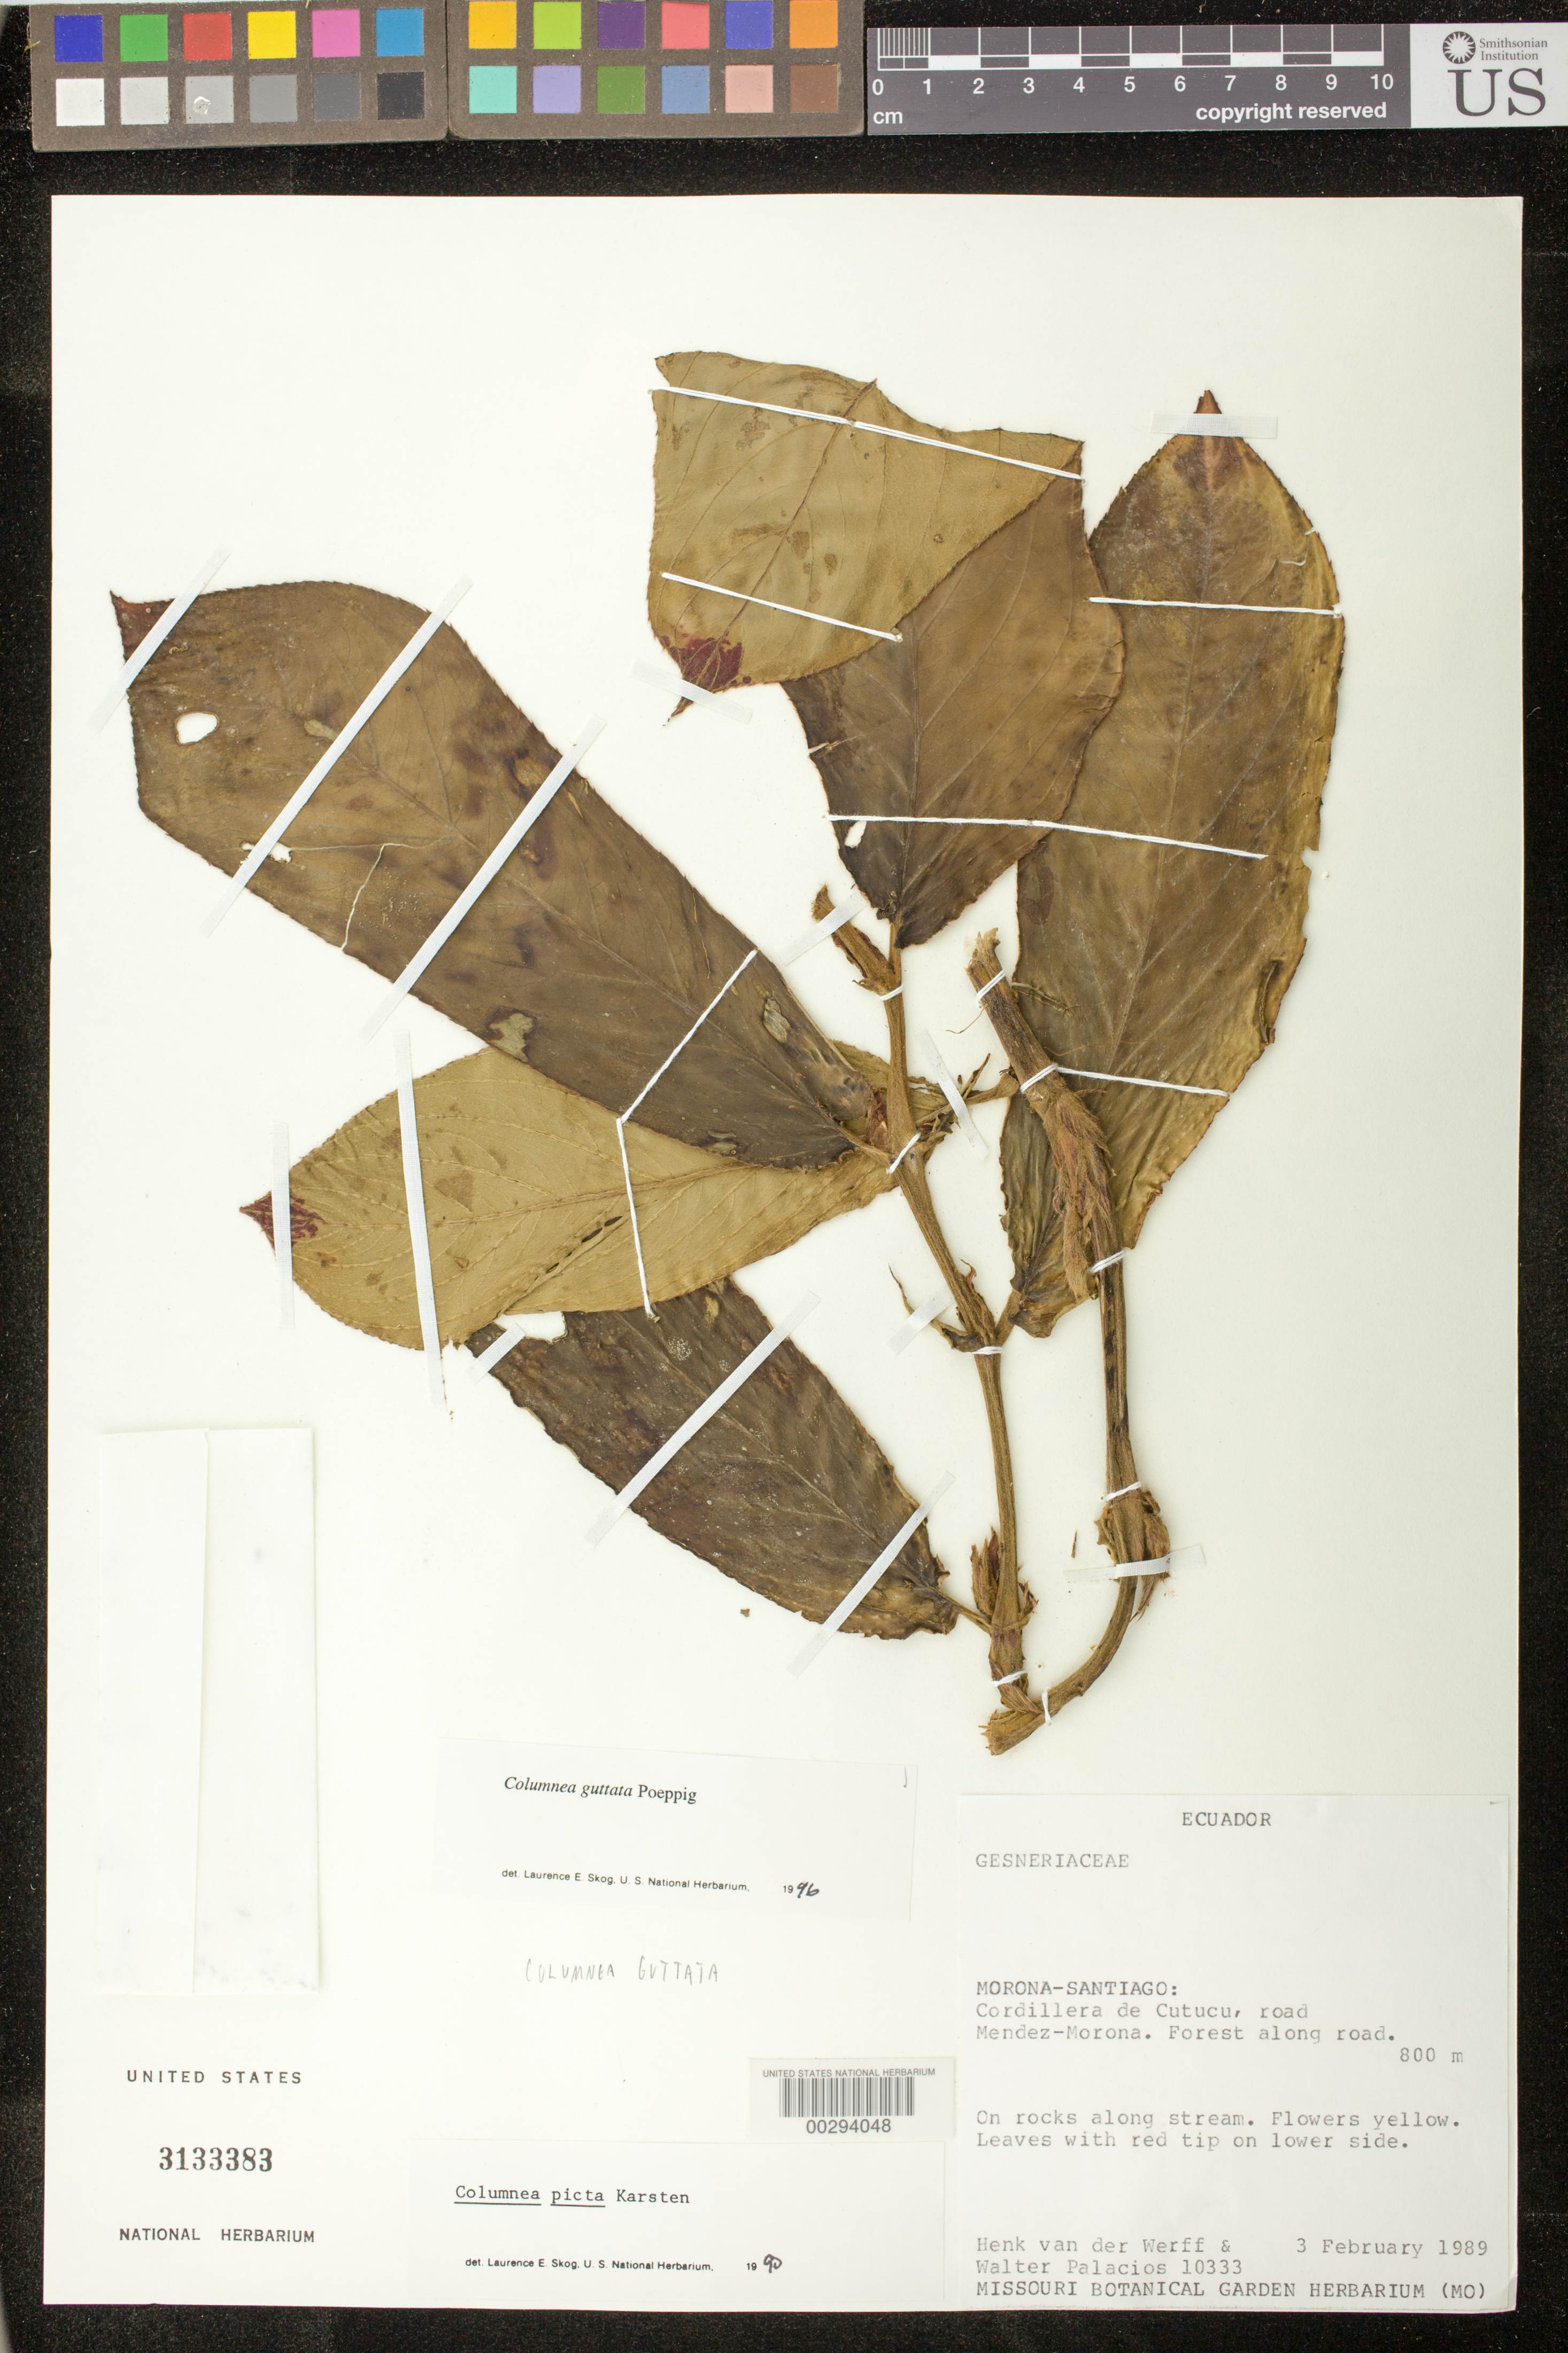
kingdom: Plantae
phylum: Tracheophyta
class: Magnoliopsida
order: Lamiales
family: Gesneriaceae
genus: Columnea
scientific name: Columnea guttata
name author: Poepp.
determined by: Skog, Laurence E.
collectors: H. van der Werff & W. Palacios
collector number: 10333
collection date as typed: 03 Feb 1989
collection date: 1989-02-03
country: Ecuador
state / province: Morona-Santiago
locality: Cordillera de Cutucu, road Mendez - Morona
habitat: Forest along road; on rocks along stream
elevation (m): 800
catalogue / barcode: US 3133383